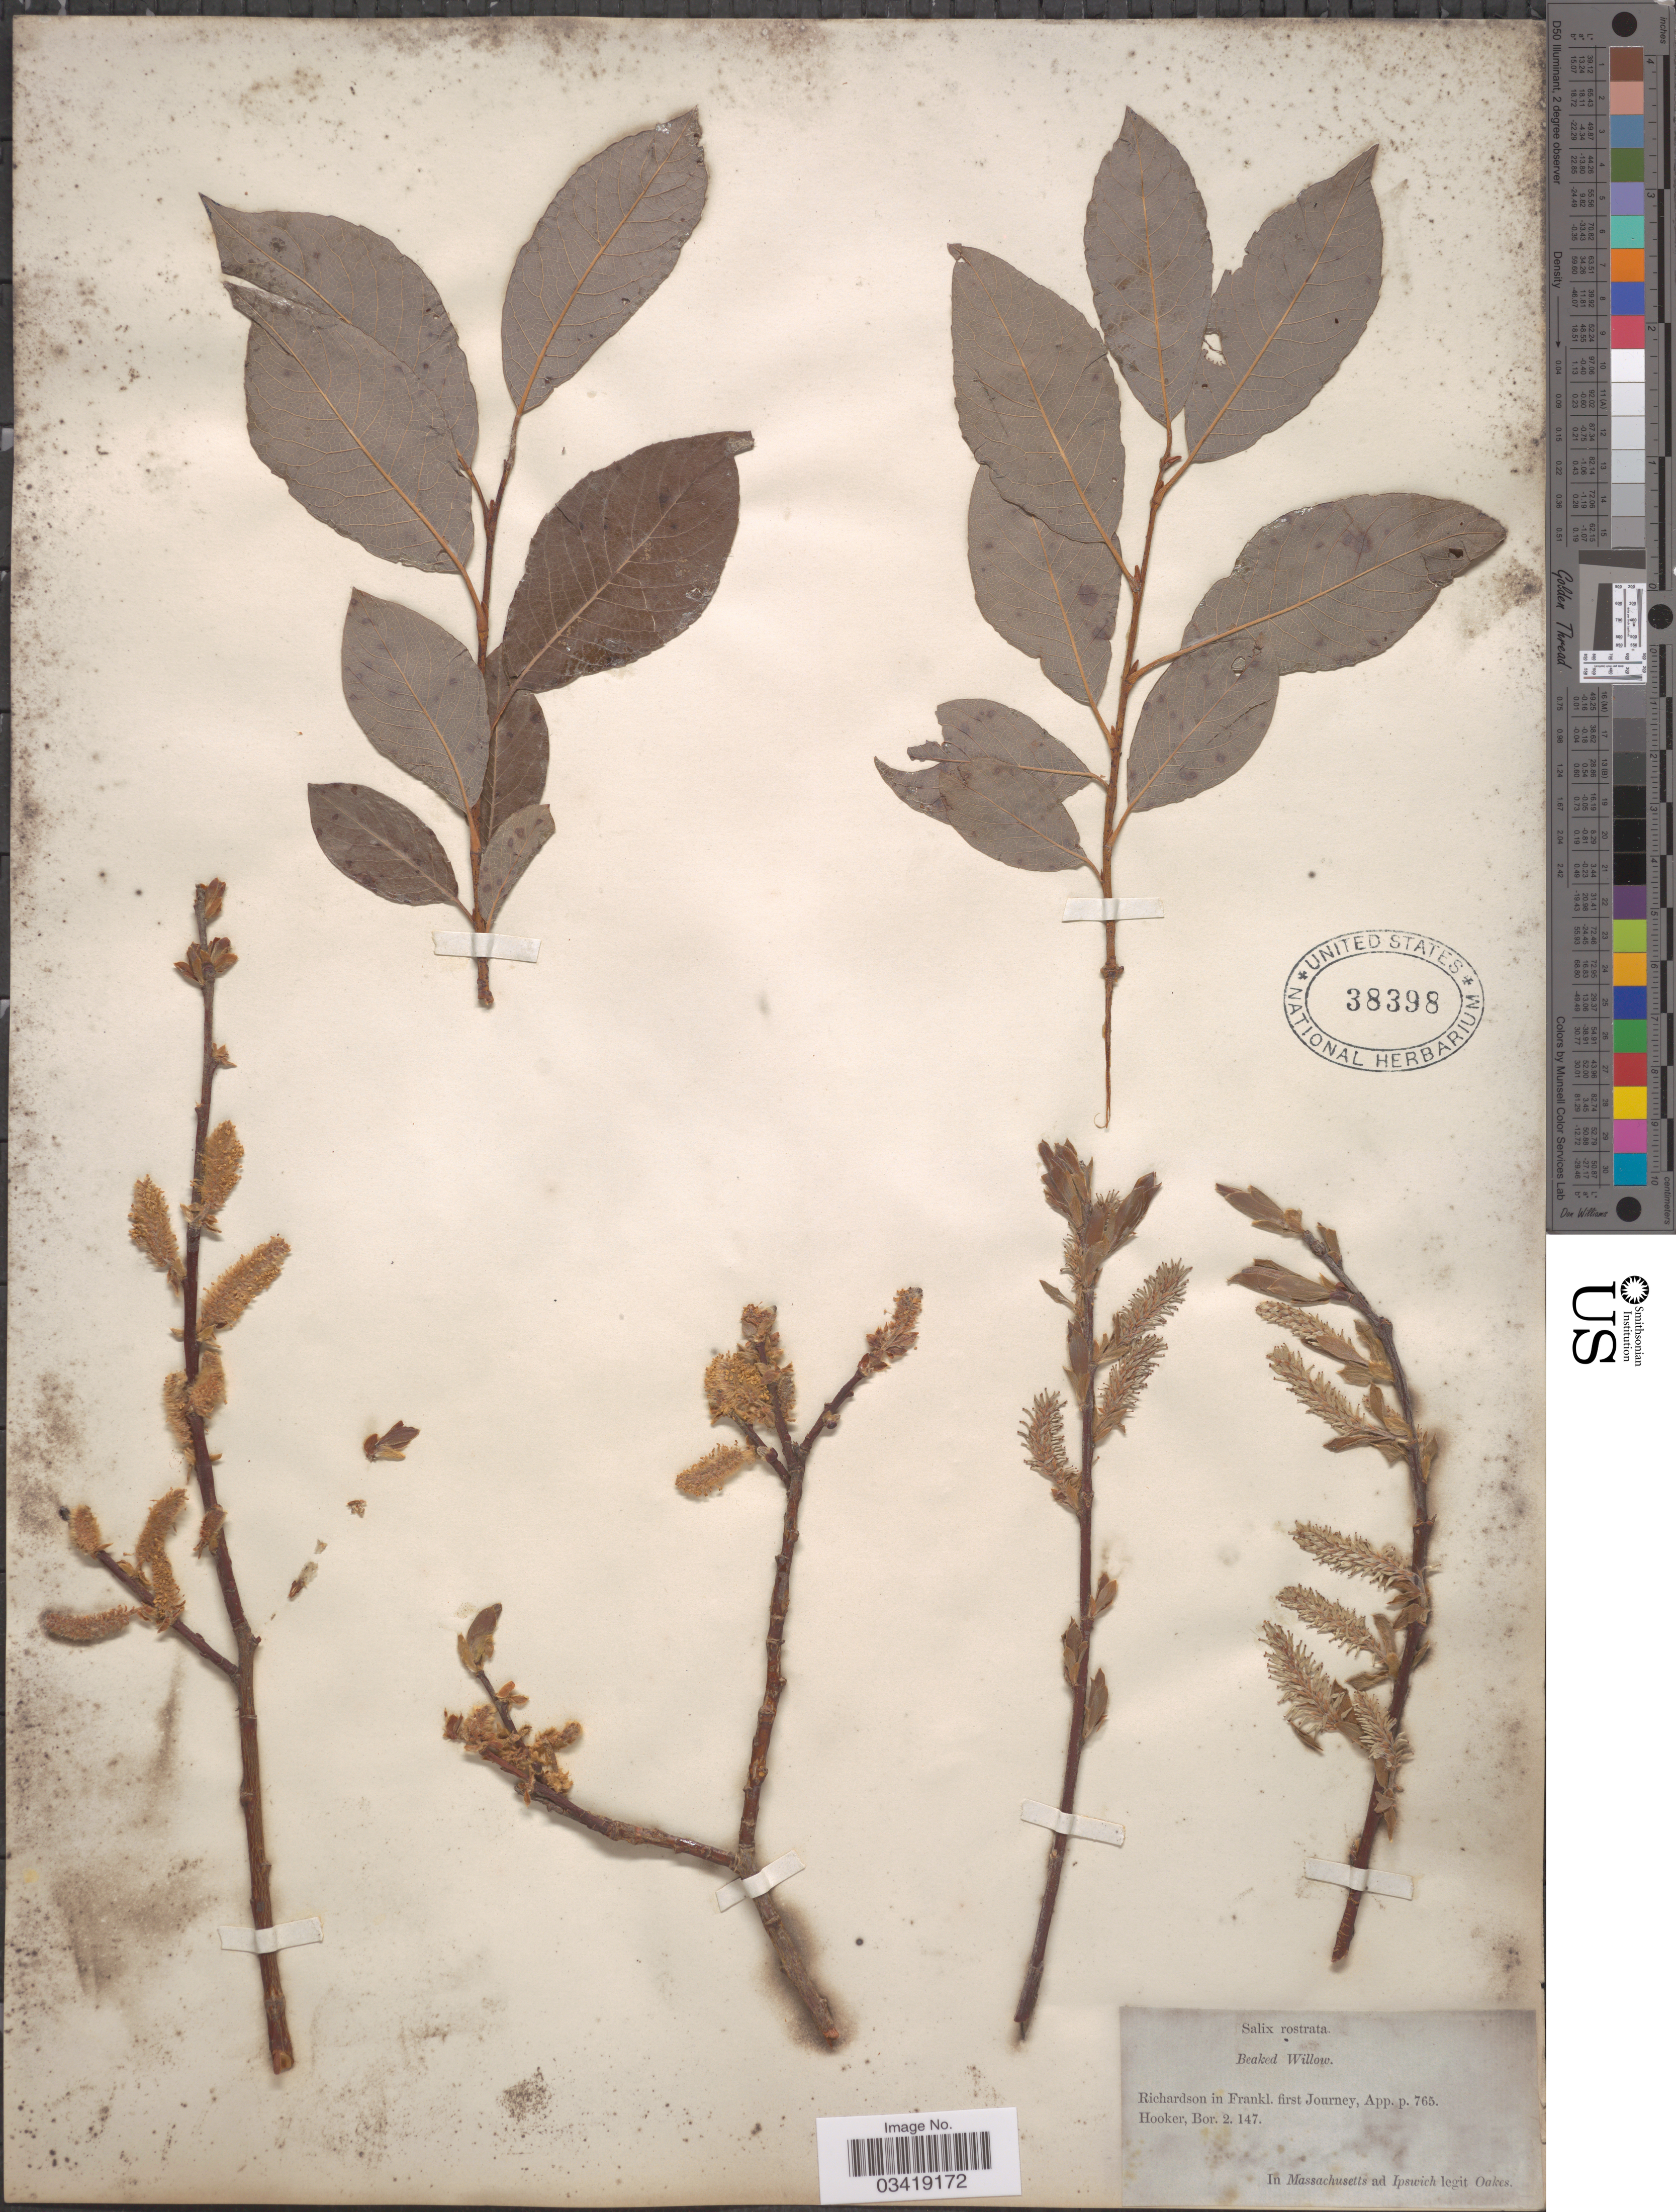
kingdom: Plantae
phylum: Tracheophyta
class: Magnoliopsida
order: Malpighiales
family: Salicaceae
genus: Salix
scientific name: Salix bebbiana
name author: Sarg.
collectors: -. Oakes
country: United States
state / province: Massachusetts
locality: Ipswich.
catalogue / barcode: US 38398